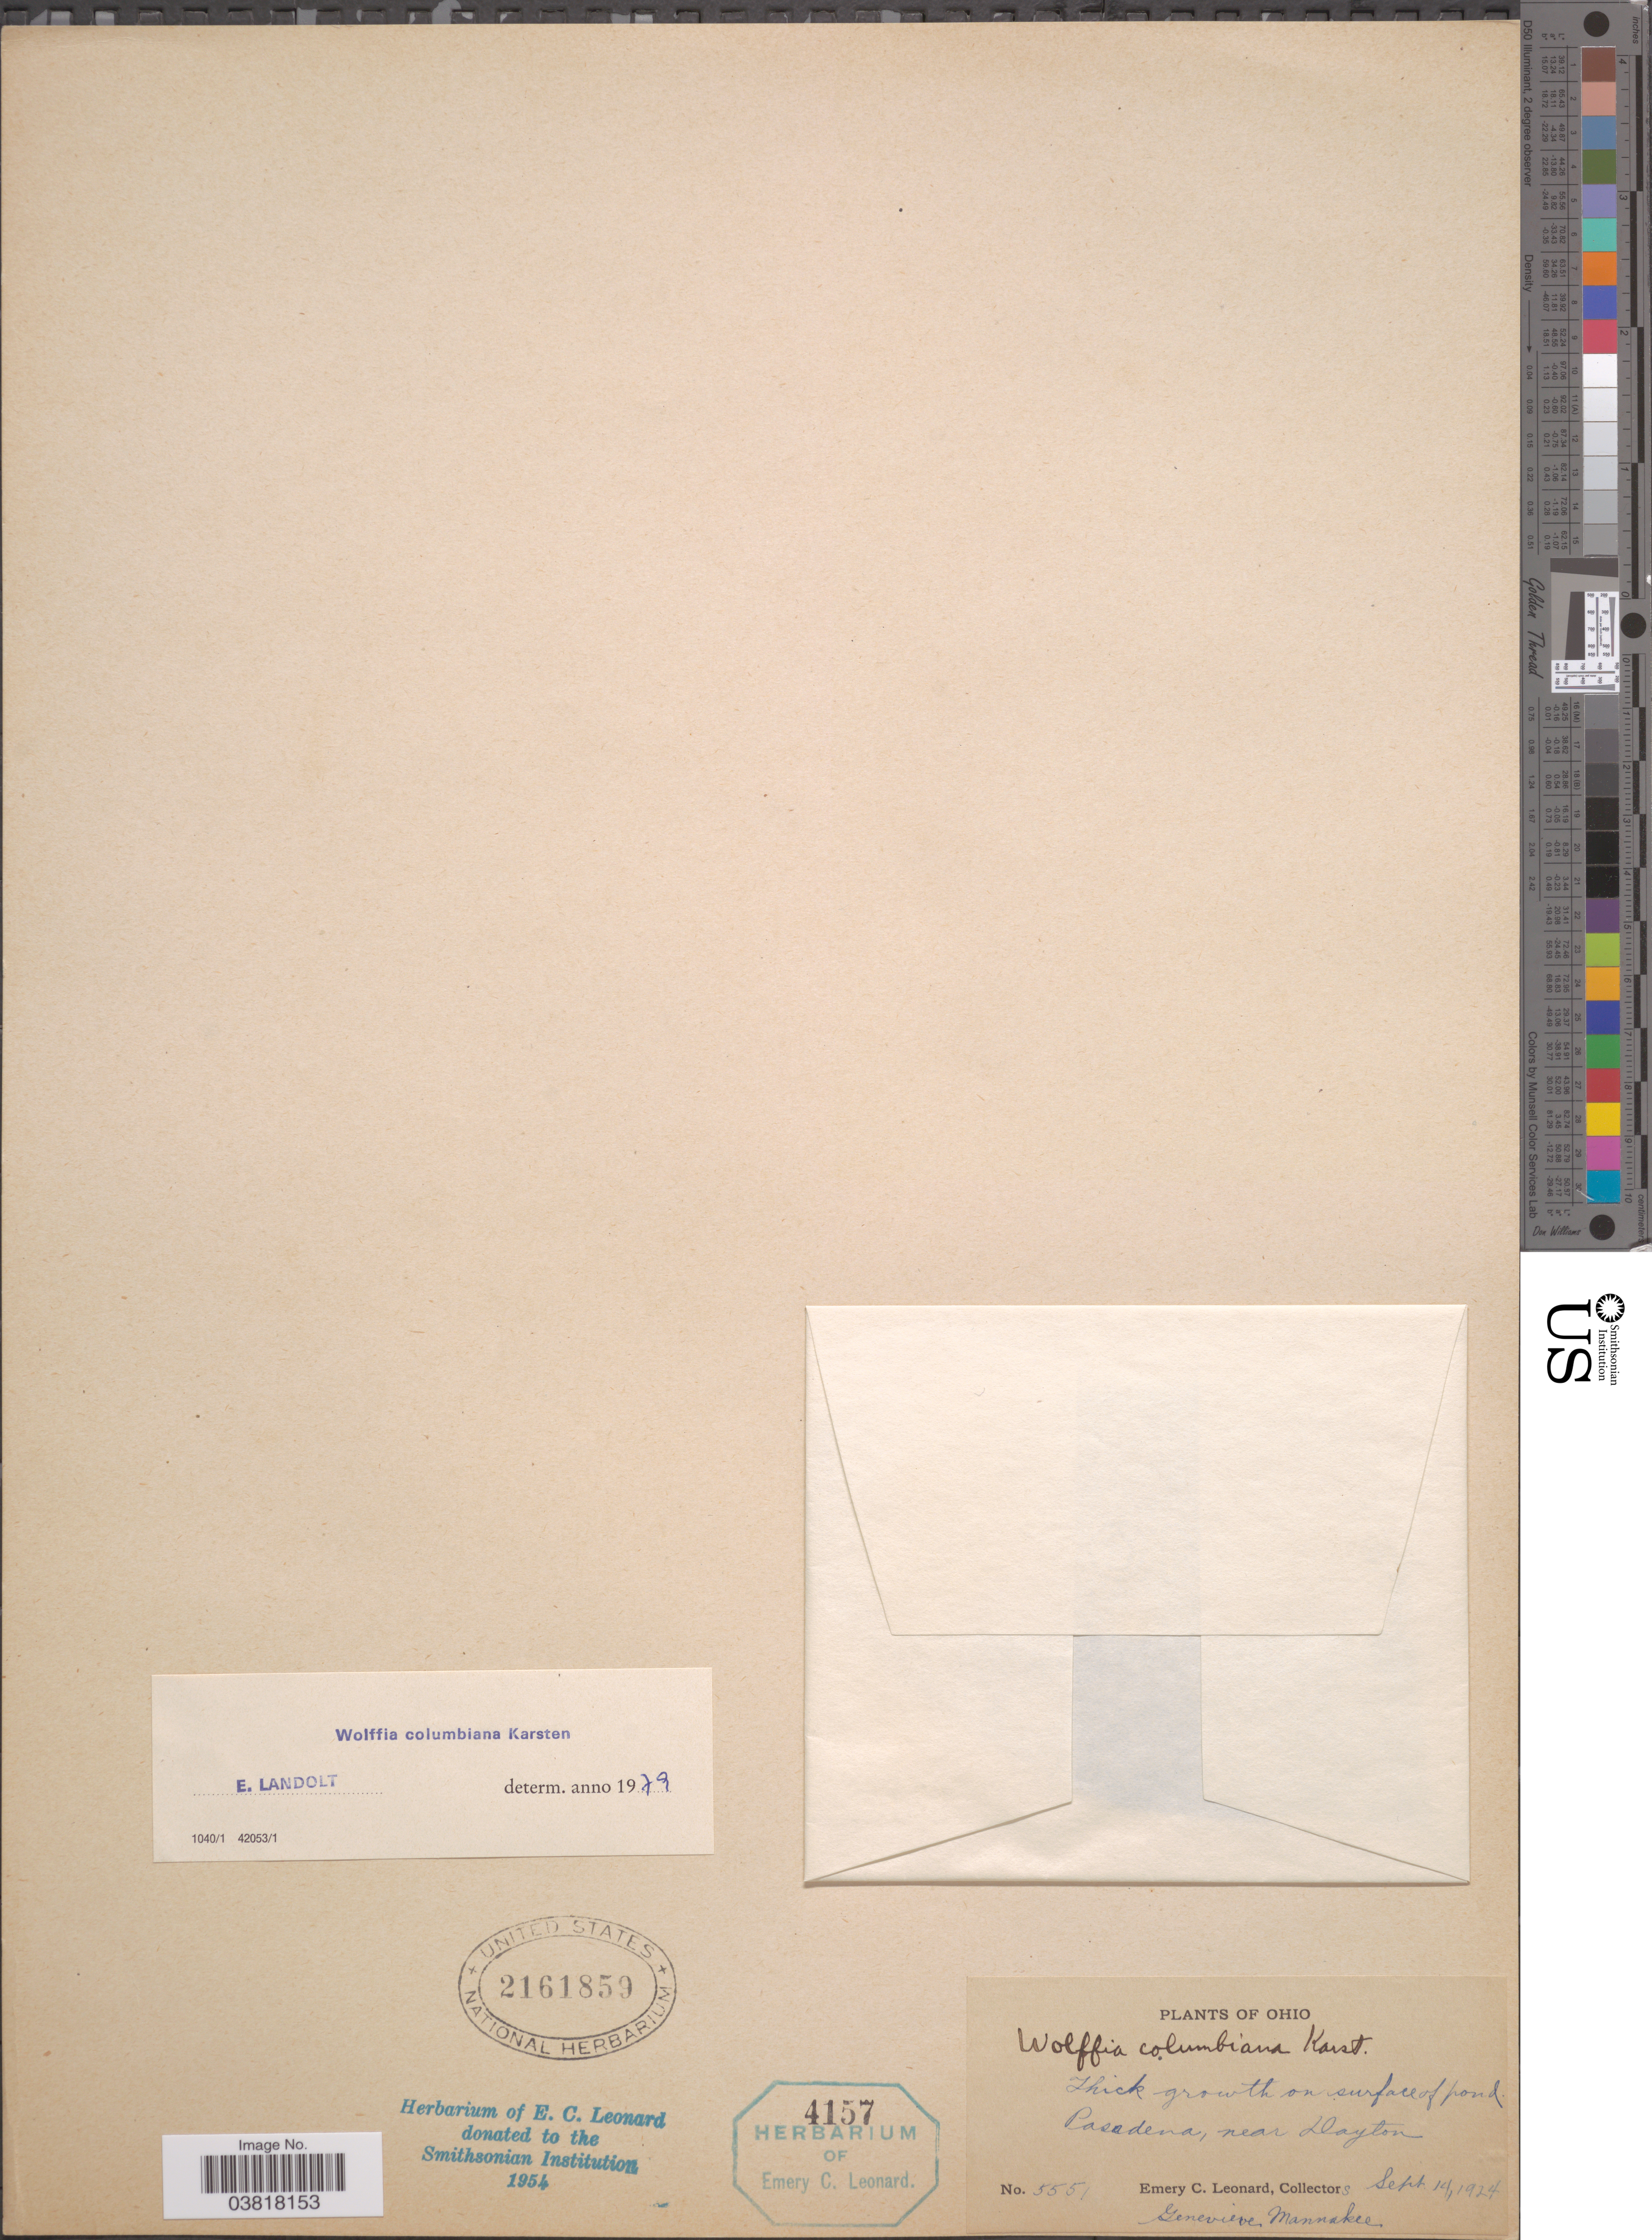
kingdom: Plantae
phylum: Tracheophyta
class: Liliopsida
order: Alismatales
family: Araceae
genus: Wolffia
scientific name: Wolffia columbiana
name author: H. Karst.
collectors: E. C. Leonard & G. M. Leonard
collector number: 5551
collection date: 1924-09-14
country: United States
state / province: Ohio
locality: Pasadena, near Dayton.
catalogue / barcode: US 2161859